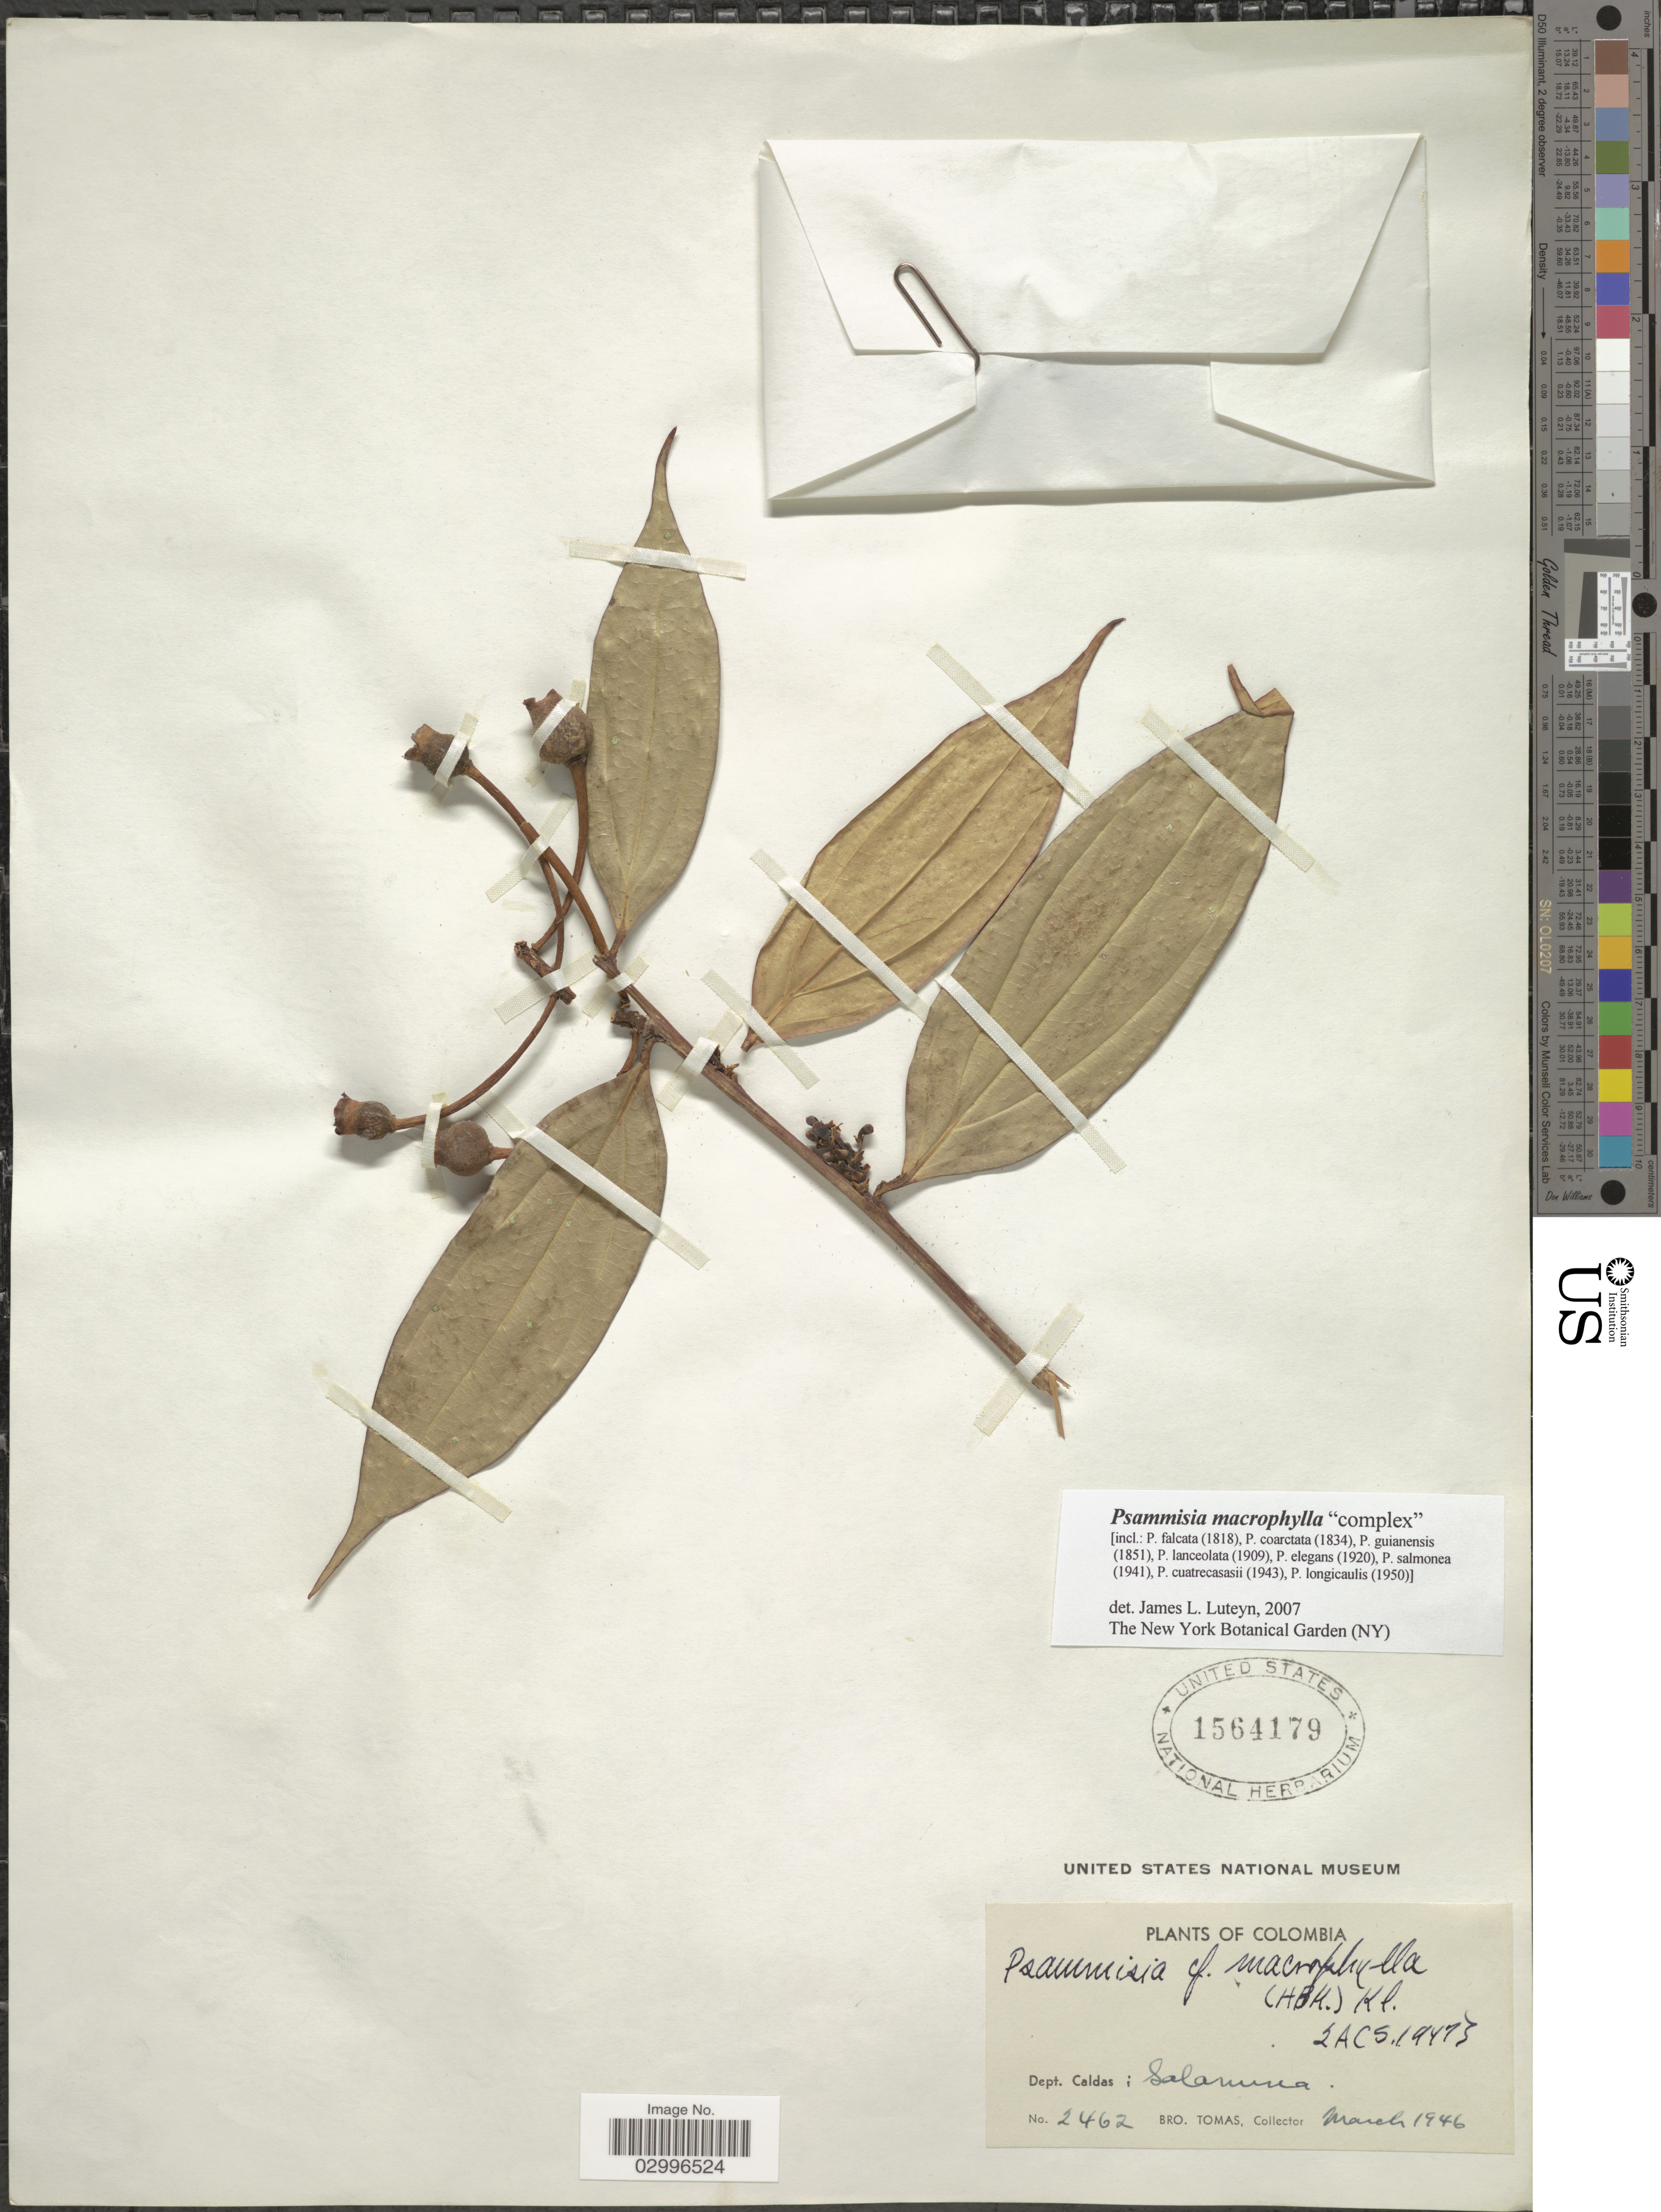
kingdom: Plantae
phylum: Tracheophyta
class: Magnoliopsida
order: Ericales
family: Ericaceae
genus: Psammisia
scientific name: Psammisia macrophylla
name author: (Kunth) Klotzsch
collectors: B. Tomas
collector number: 2462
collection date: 1946-03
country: Colombia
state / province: Caldas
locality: Dept. Caldas: Salamina.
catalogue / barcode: US 1564179